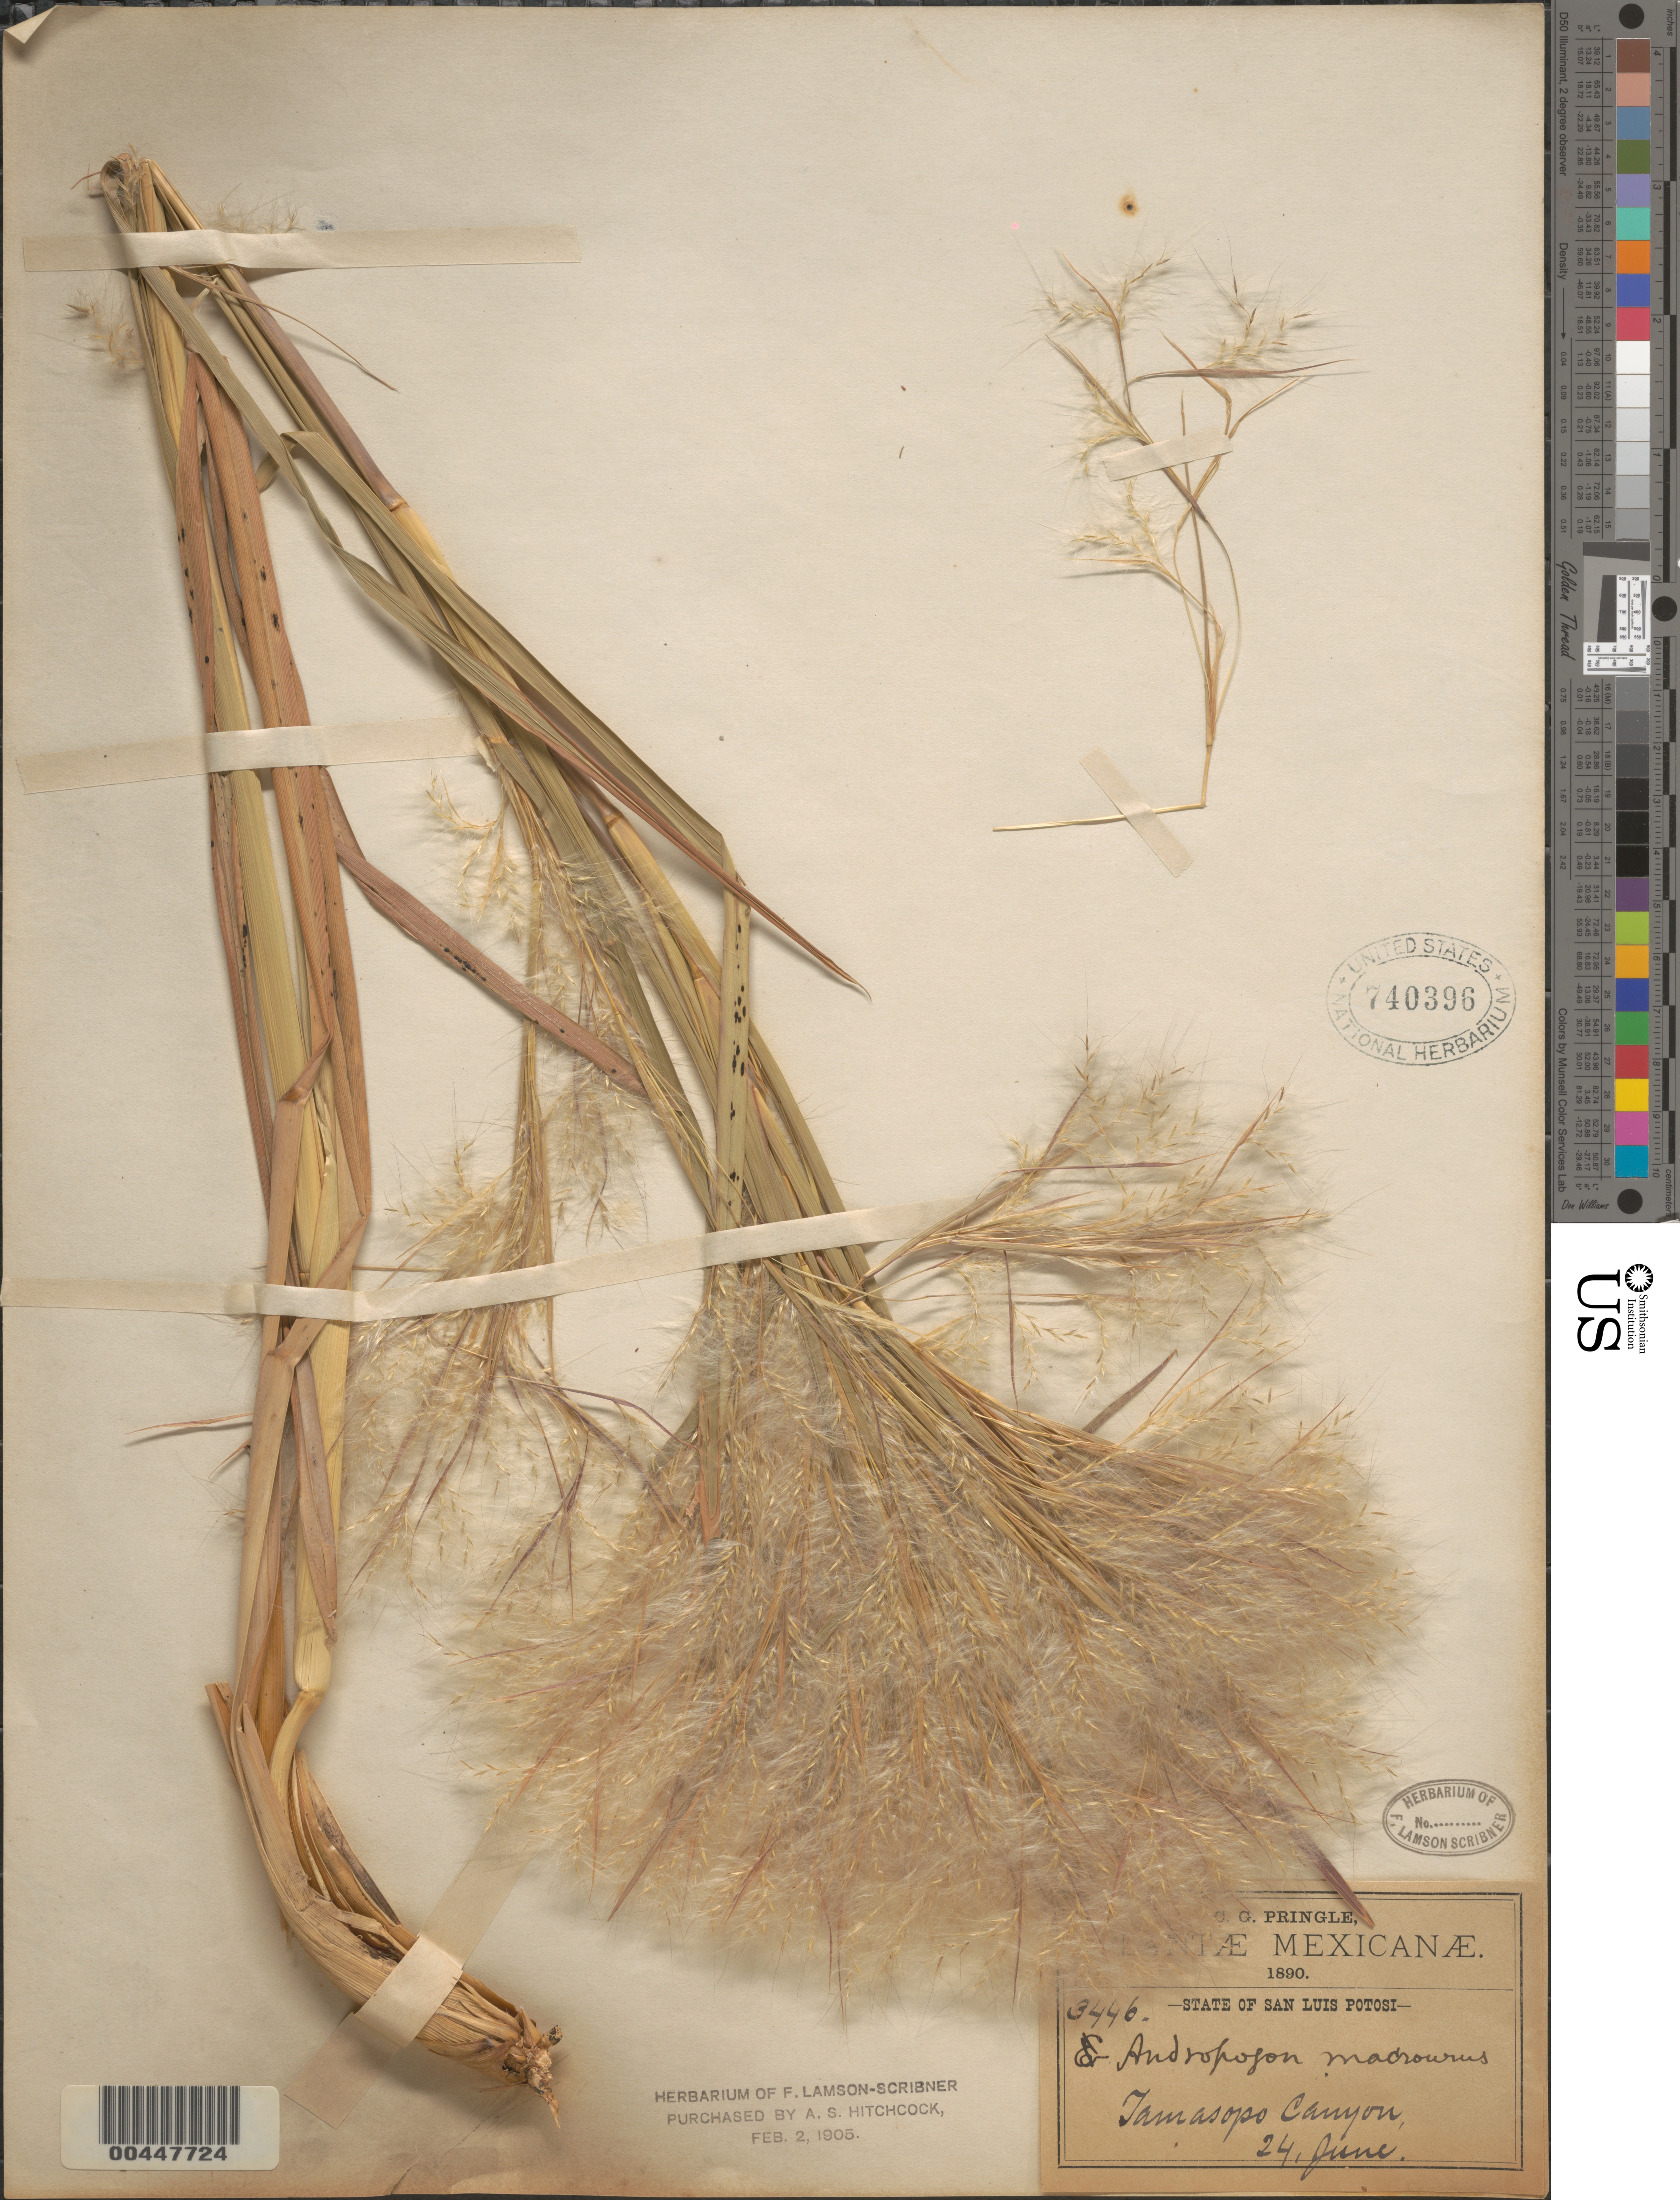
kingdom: Plantae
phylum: Tracheophyta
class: Liliopsida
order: Poales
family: Poaceae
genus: Andropogon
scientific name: Andropogon glomeratus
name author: (Walter) Britton, Stearns & Poggenb.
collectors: C. G. Pringle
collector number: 3446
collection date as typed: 24 Jun 1890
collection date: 1890-06-24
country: Mexico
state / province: San Luis Potosi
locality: Tamasopo Canyon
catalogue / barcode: US 740396